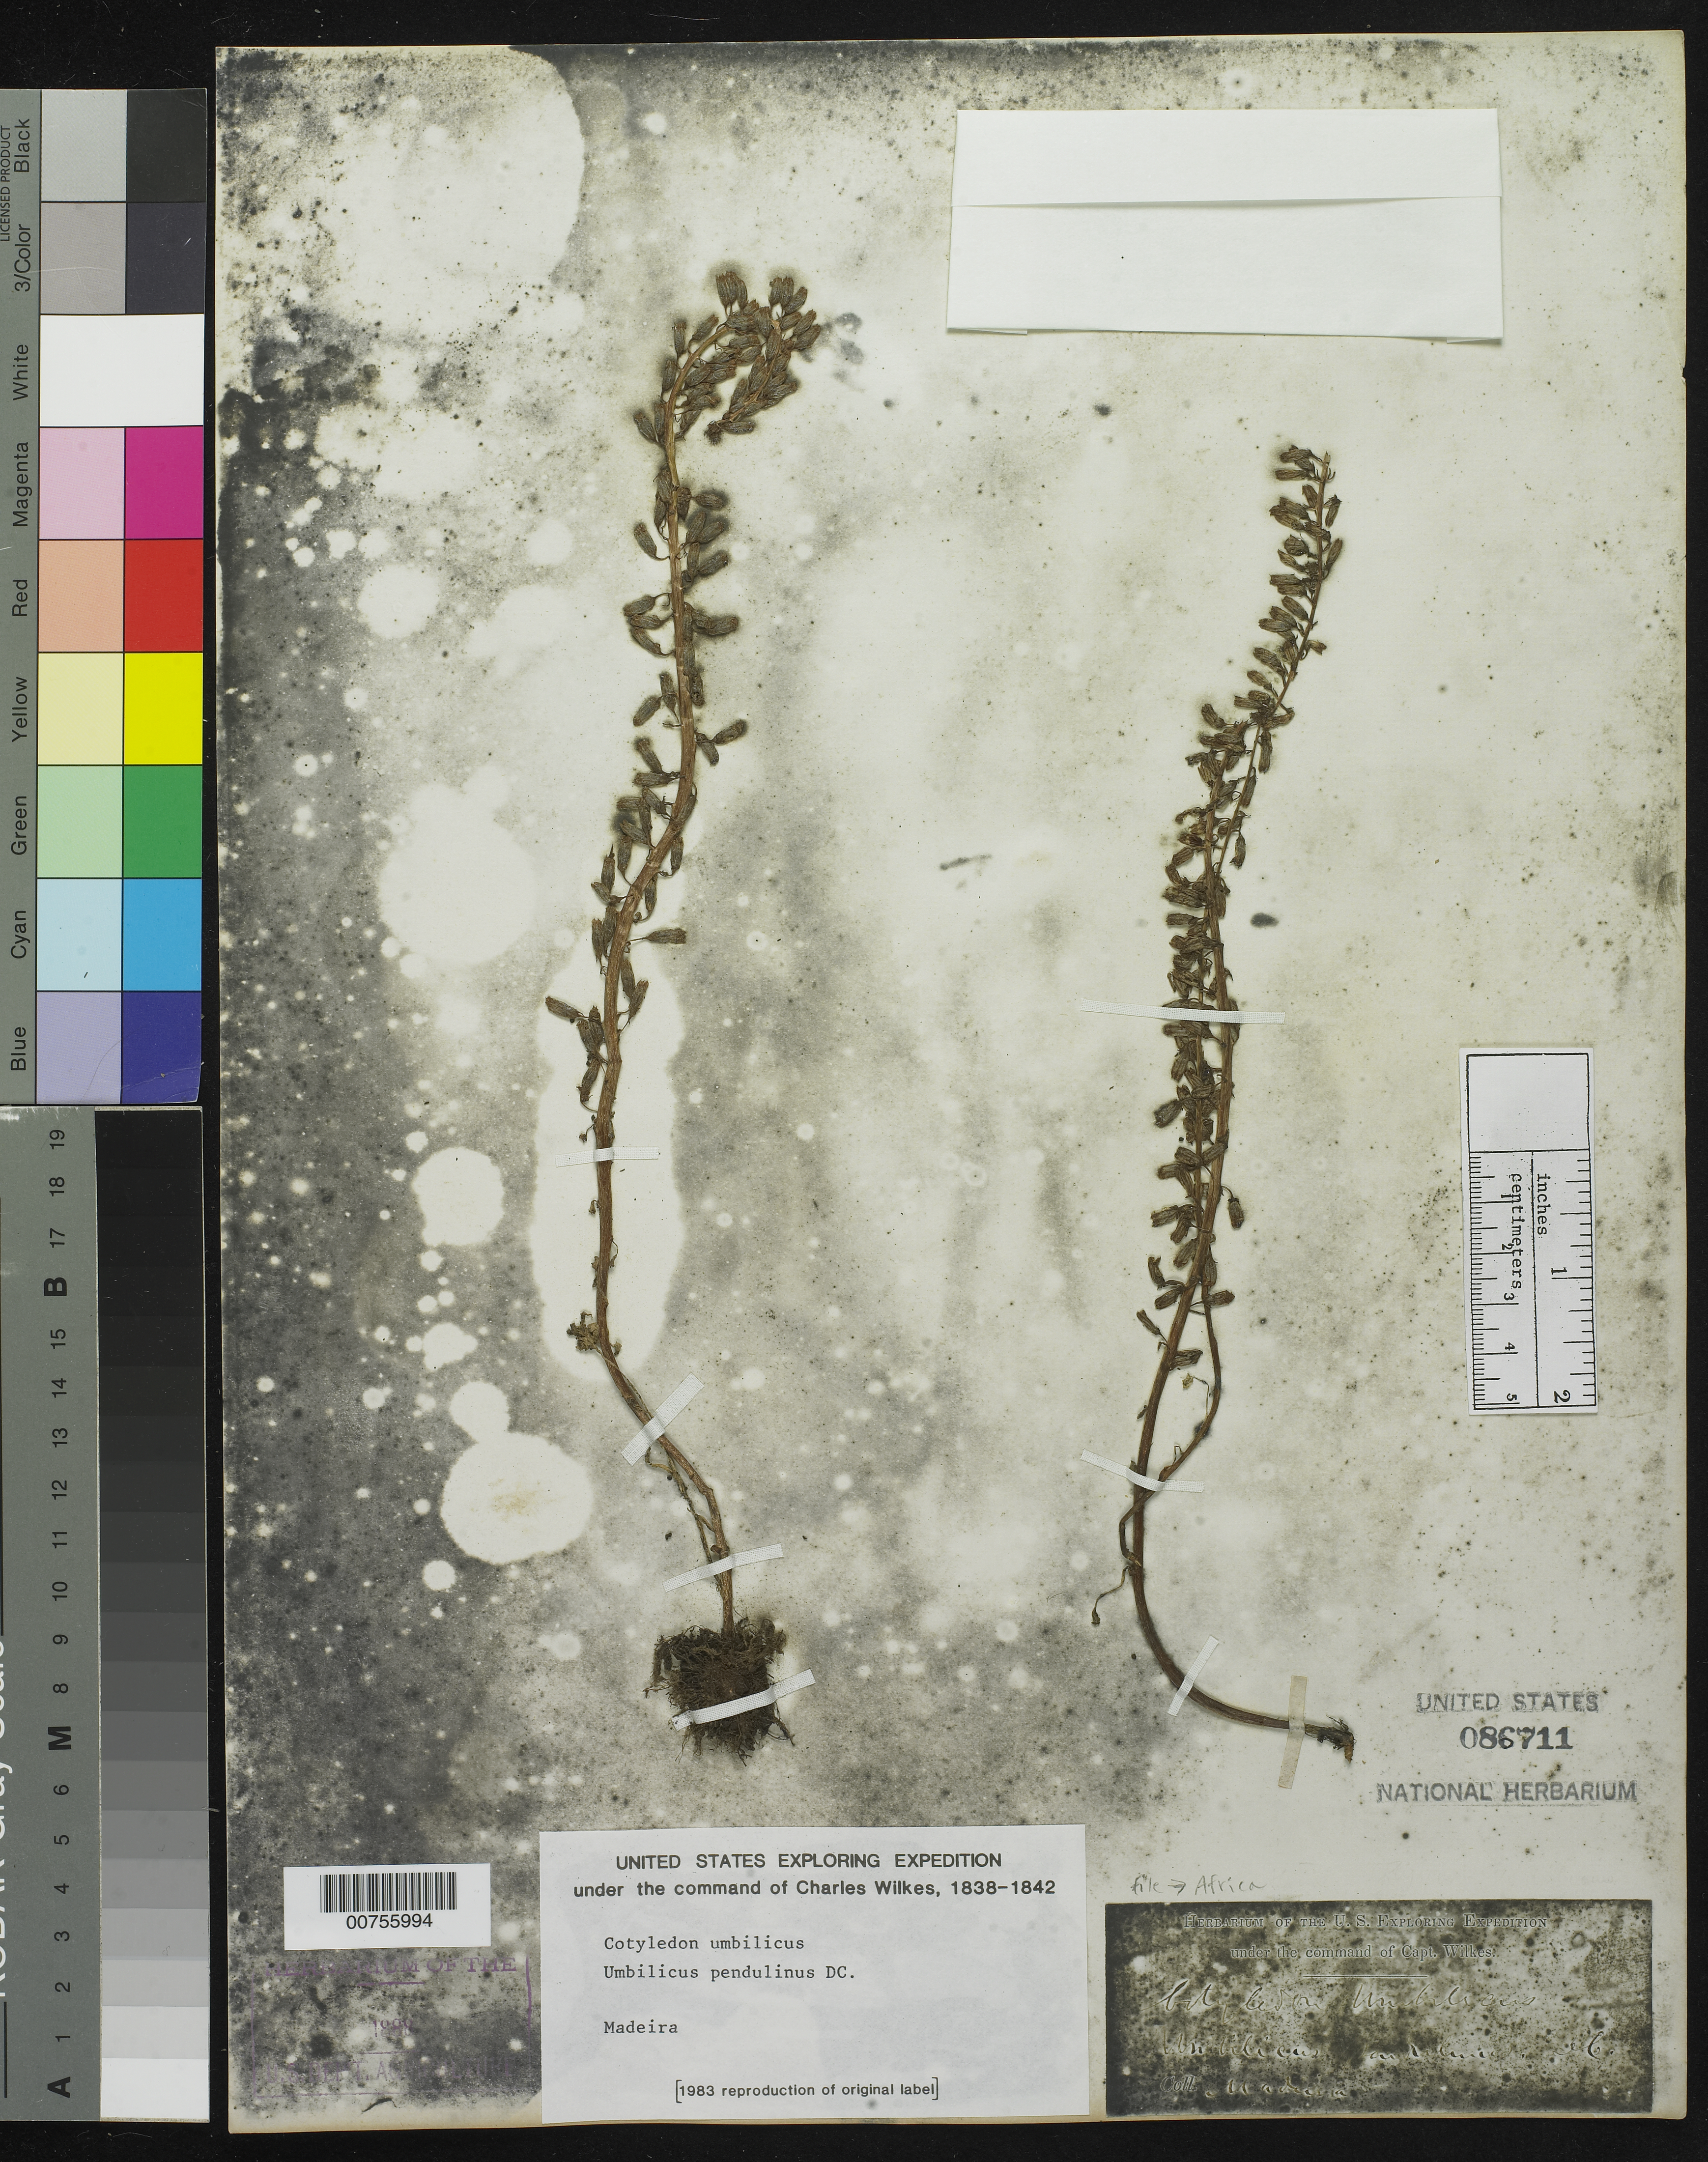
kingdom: Plantae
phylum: Tracheophyta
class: Magnoliopsida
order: Saxifragales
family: Crassulaceae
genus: Umbilicus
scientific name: Umbilicus rupestris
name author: (Salisb.) Dandy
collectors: Wilkes Explor. Exped.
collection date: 1838/1842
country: Portugal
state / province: Madeira (Aut. Reg.)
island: Madeira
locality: Funchal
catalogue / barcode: US 86711